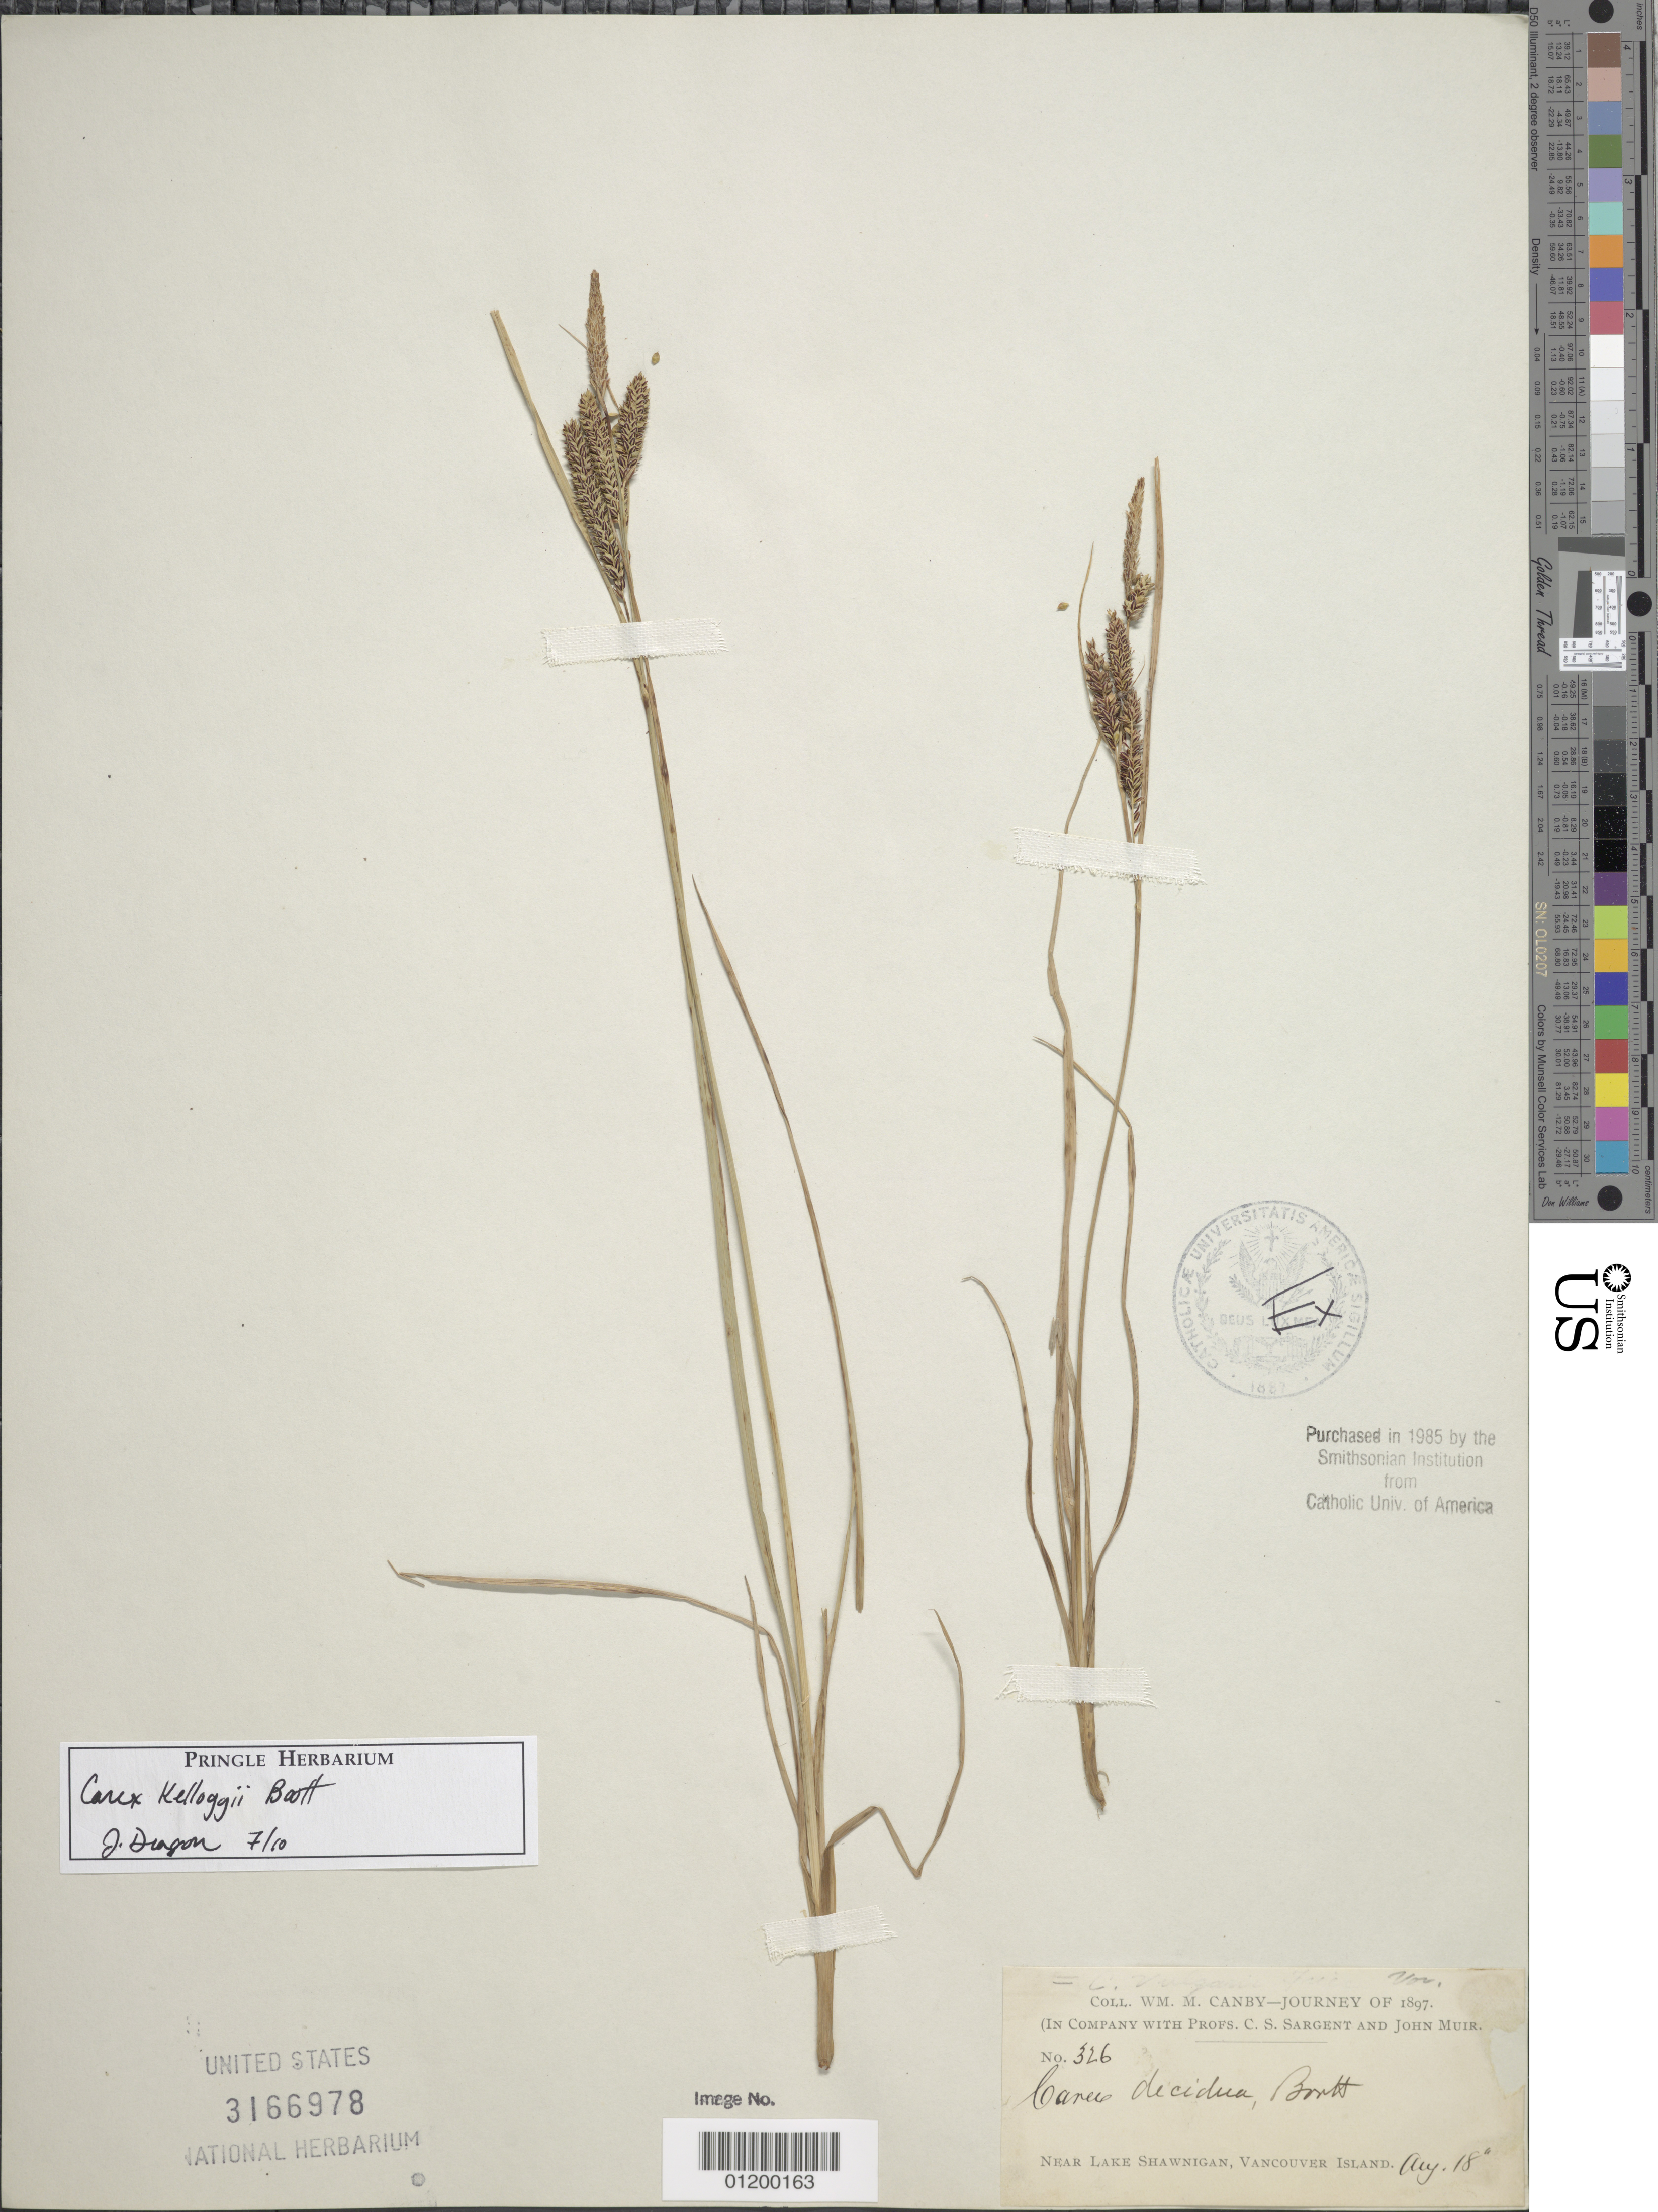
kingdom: Plantae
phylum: Tracheophyta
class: Liliopsida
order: Poales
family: Cyperaceae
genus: Carex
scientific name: Carex kelloggii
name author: W. Boott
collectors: W. M. Canby, C. S. Sargent & J. Muir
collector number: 326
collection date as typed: Aug 18 1897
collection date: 1897-08-18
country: Canada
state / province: British Columbia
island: Vancouver Island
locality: Near Lake Shawnigan.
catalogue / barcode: US 3166978